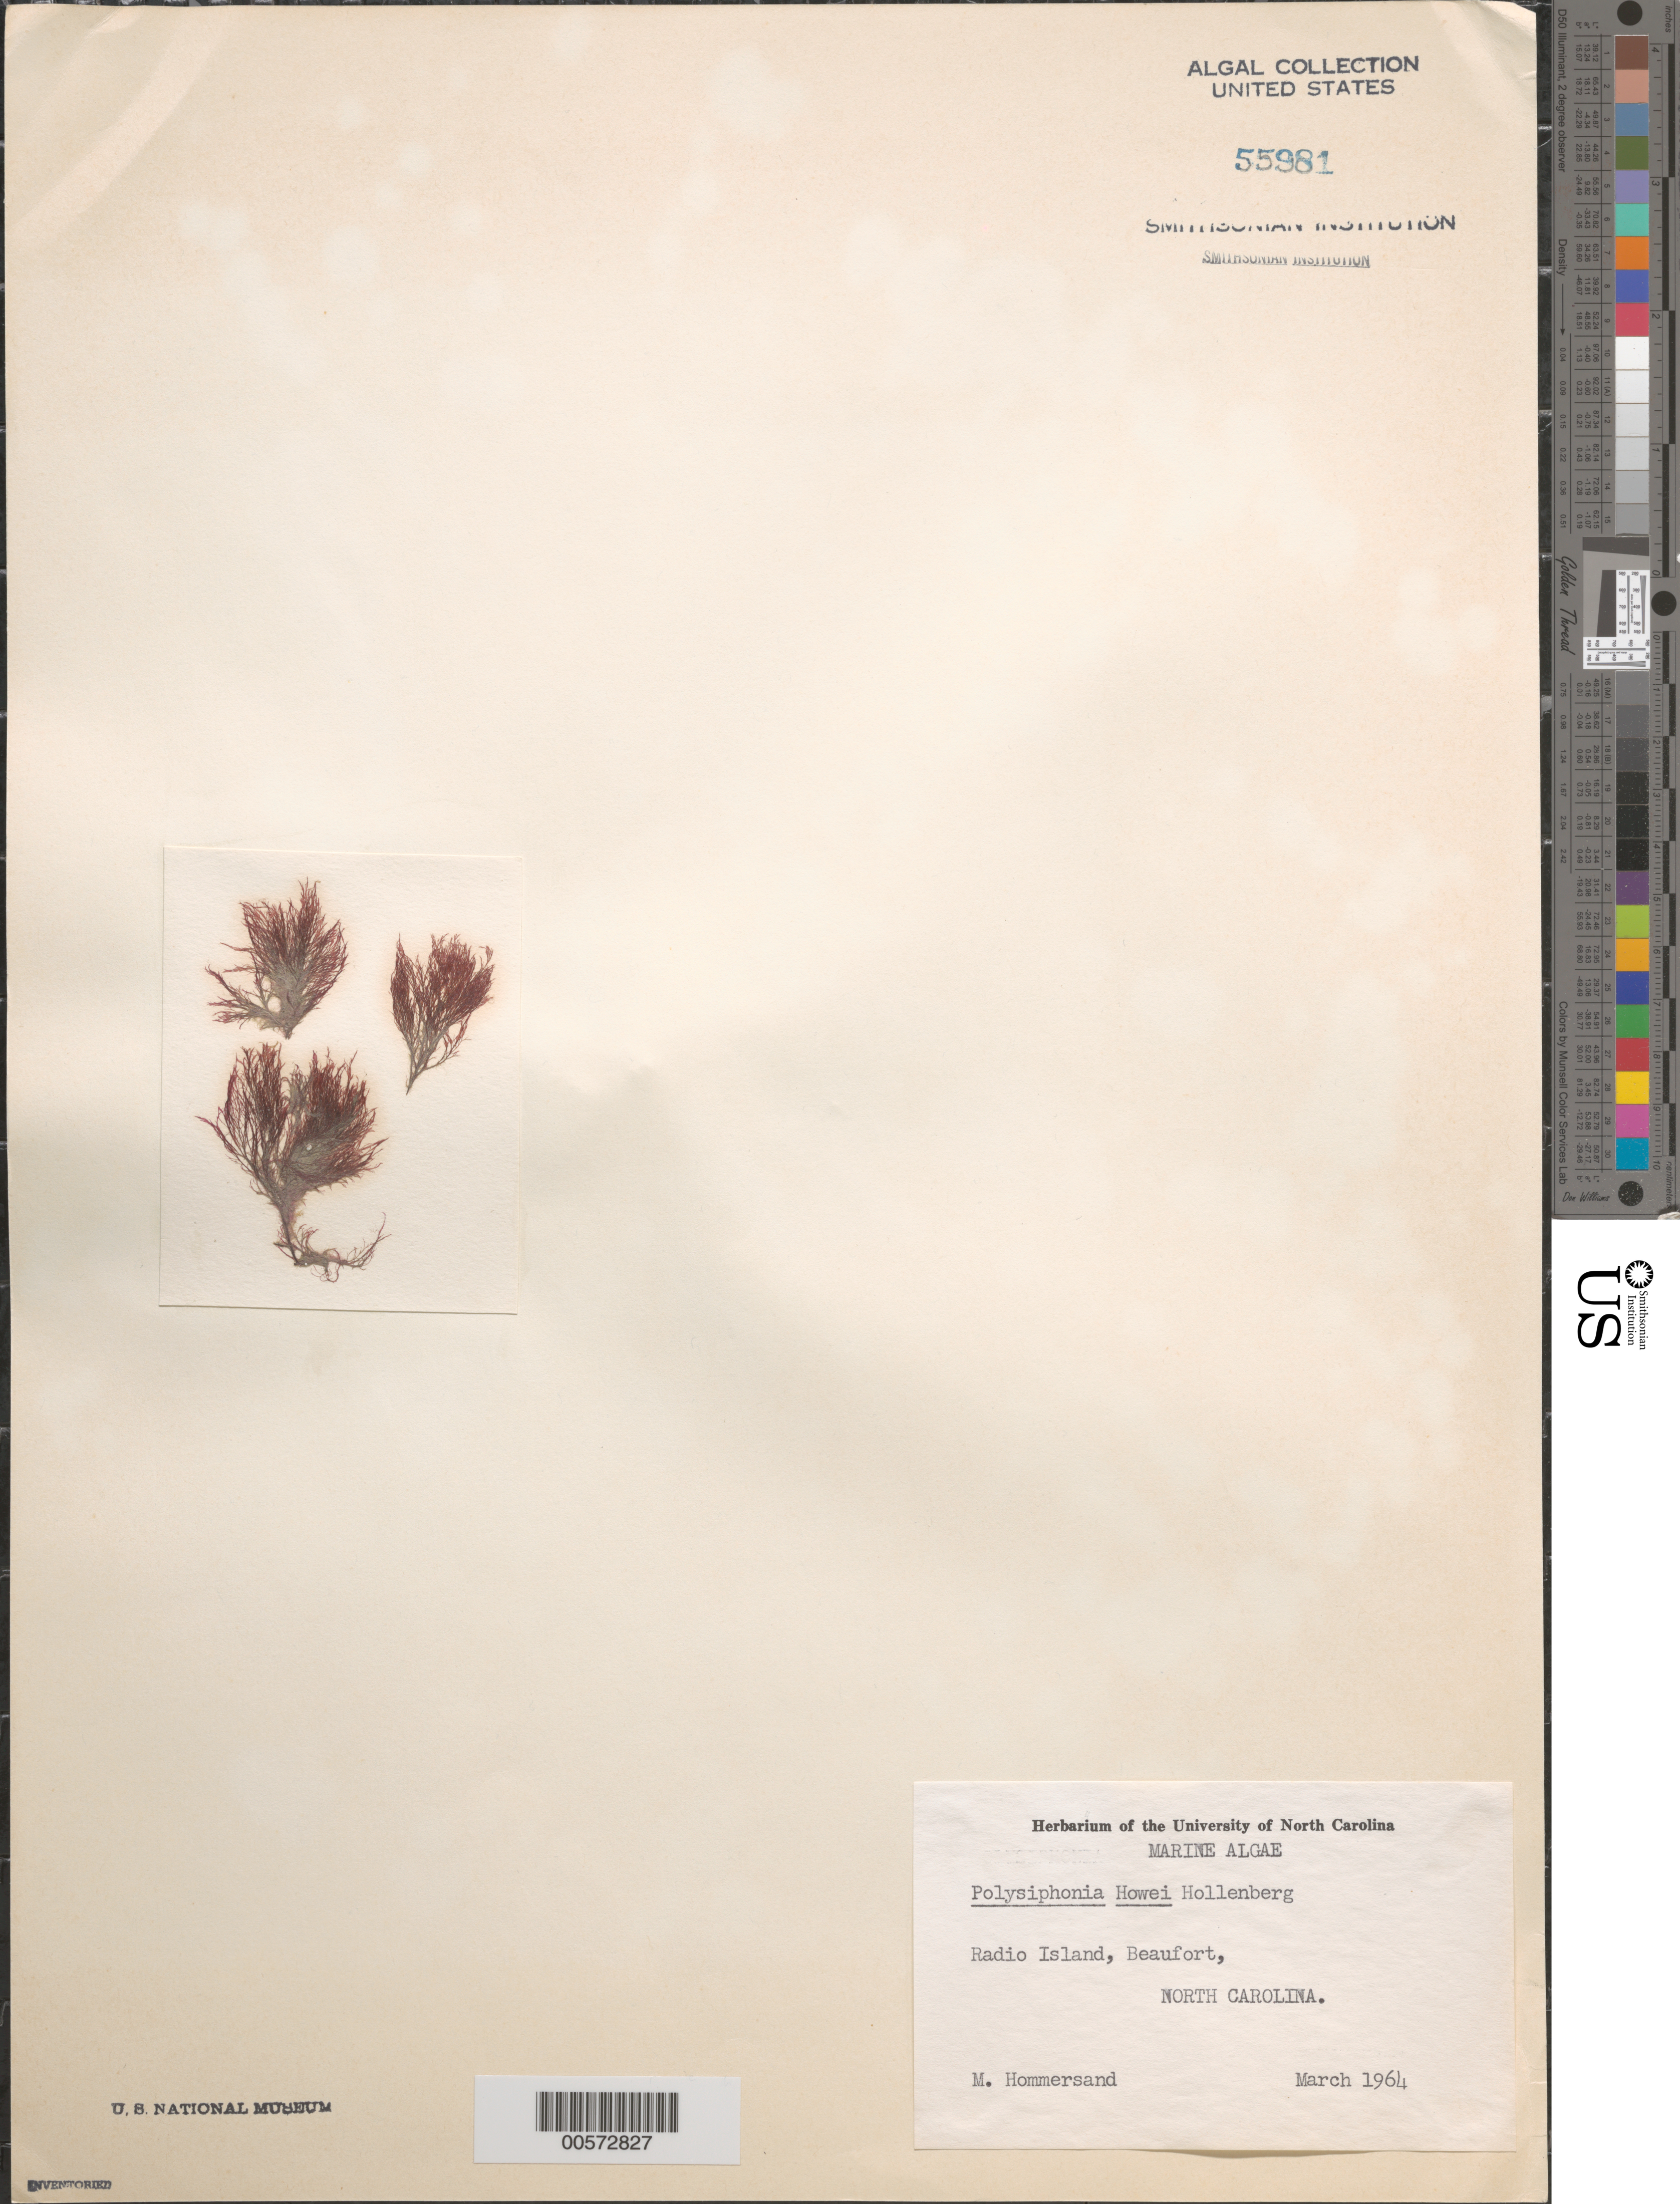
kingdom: Plantae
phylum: Rhodophyta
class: Florideophyceae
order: Ceramiales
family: Rhodomelaceae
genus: Wilsonosiphonia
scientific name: Wilsonosiphonia howei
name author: (Hollenb.) D.E.Bustamante et al.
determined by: Algae name updating Project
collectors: M. H. Hommersand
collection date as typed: Mar 1964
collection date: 1964-03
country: United States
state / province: North Carolina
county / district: Carteret County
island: Radio Island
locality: Beaufort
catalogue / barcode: US 55981